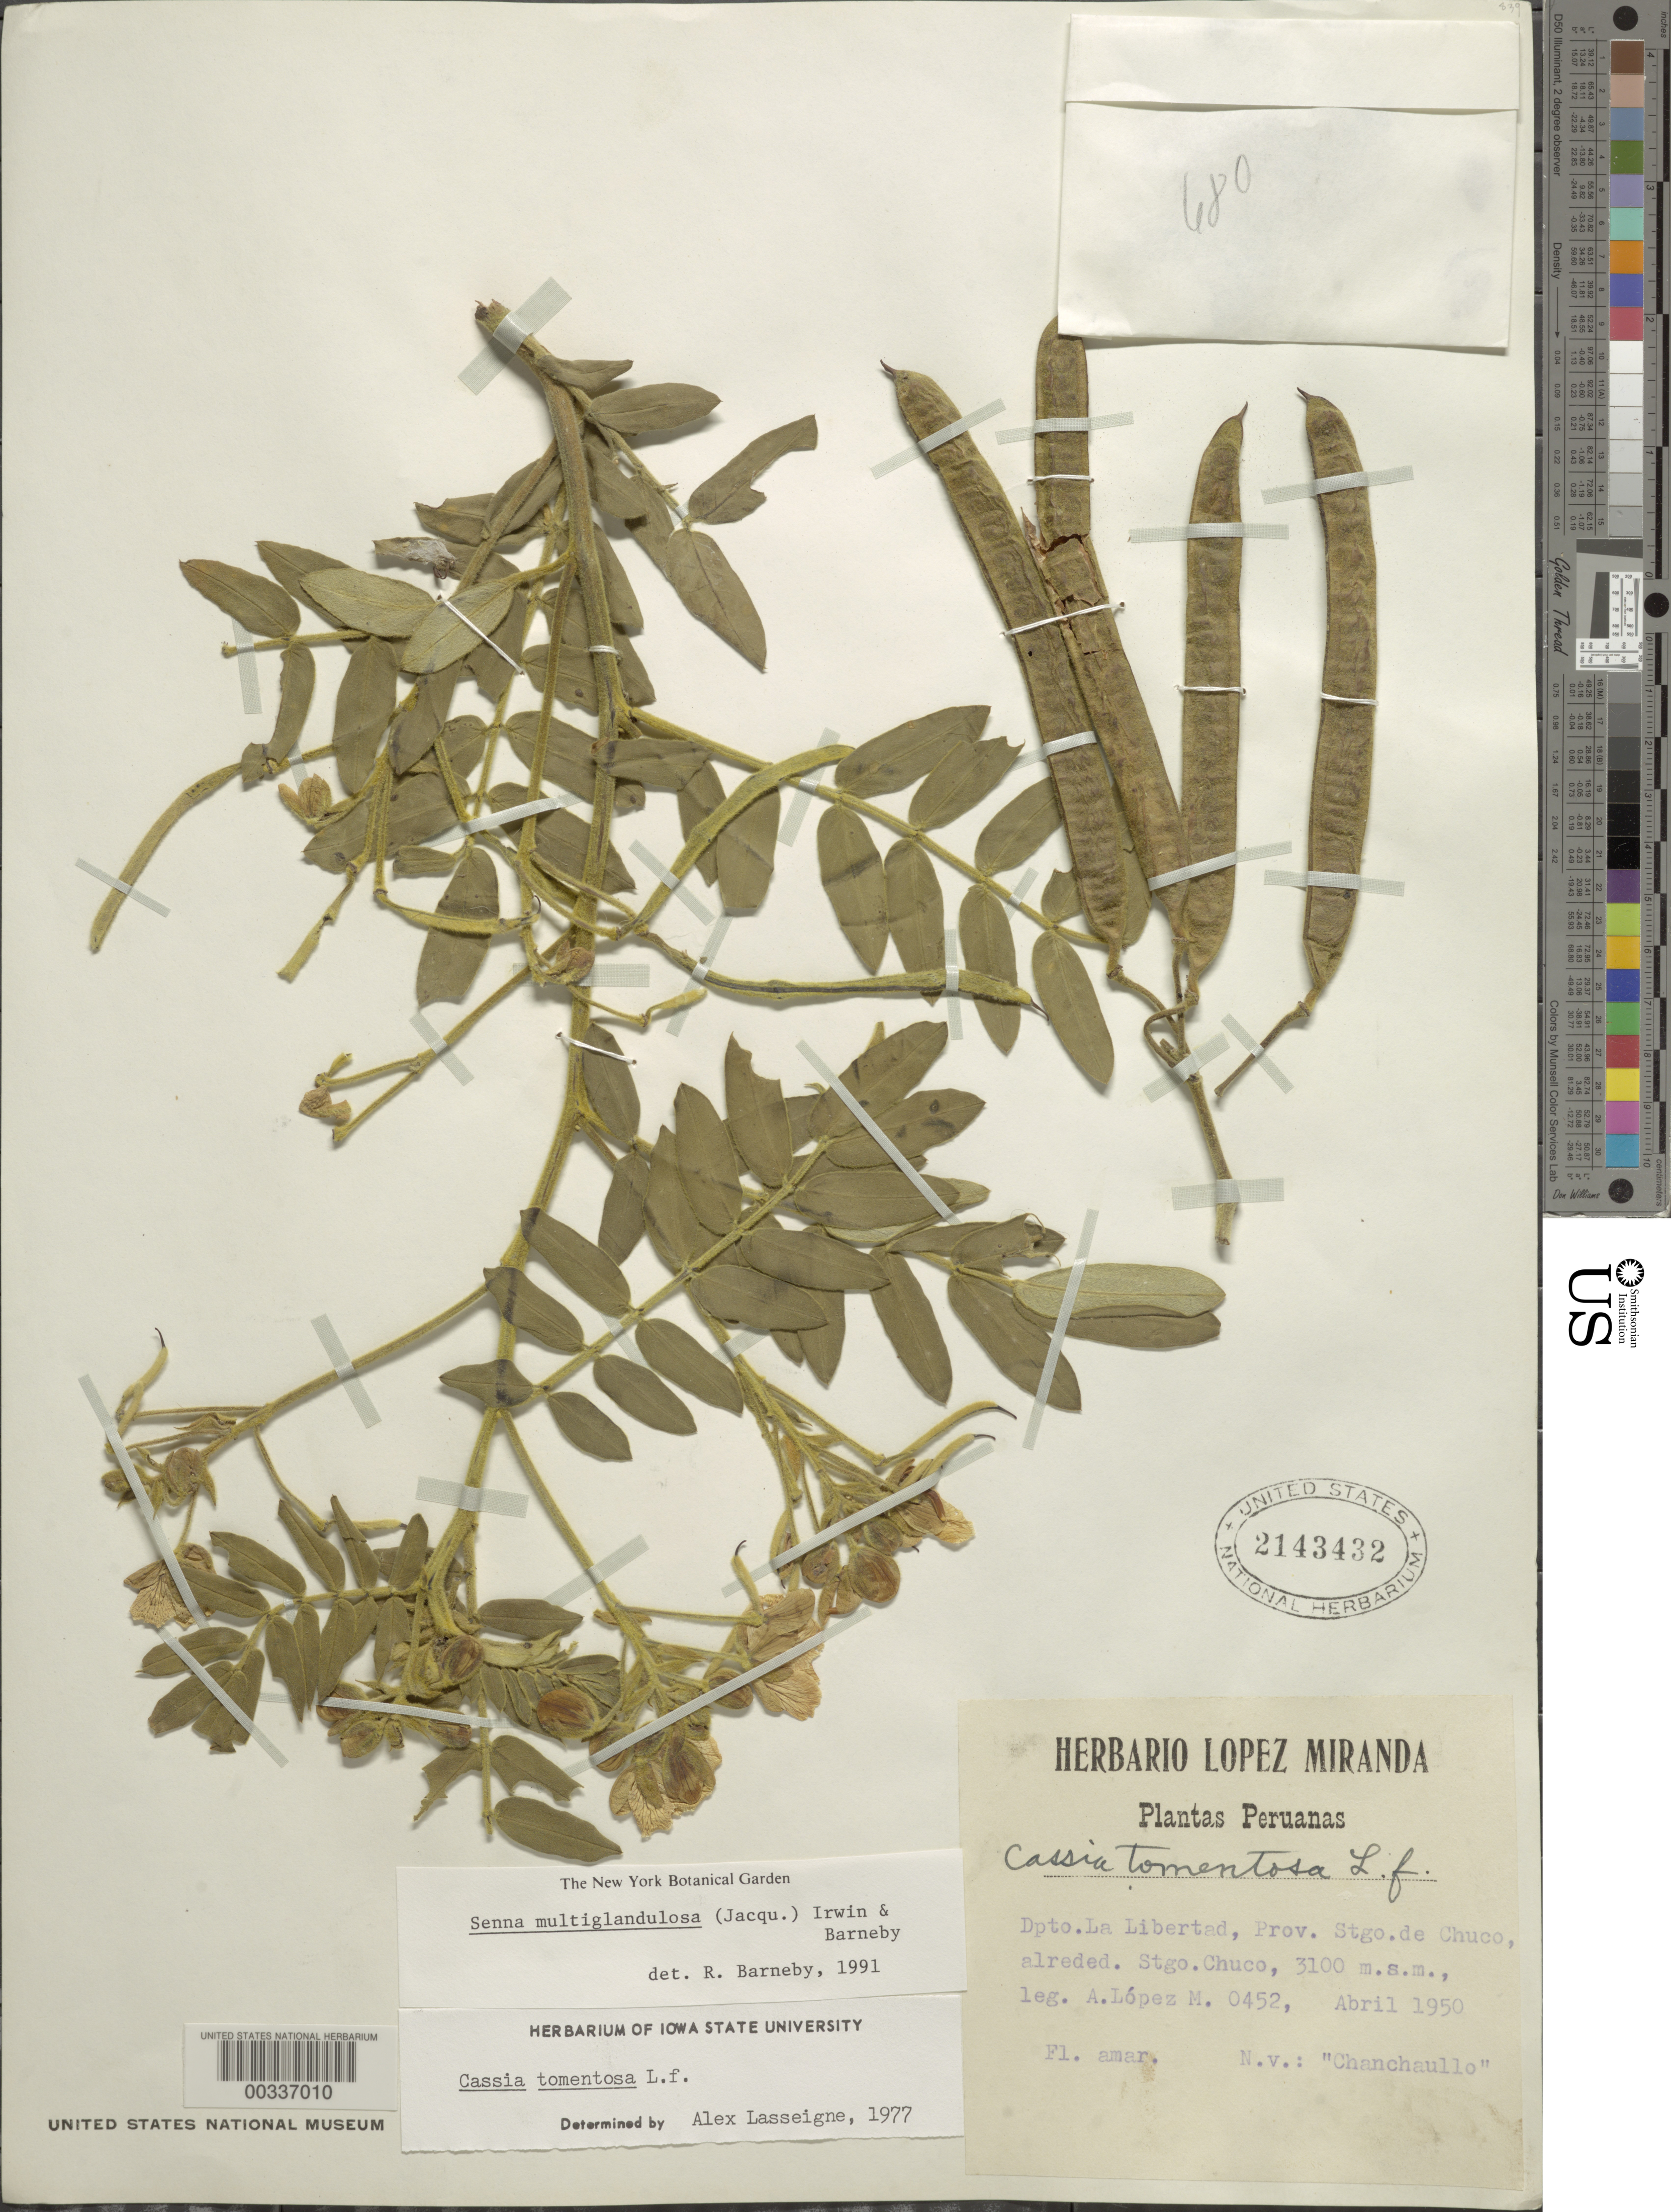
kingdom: Plantae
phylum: Tracheophyta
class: Magnoliopsida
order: Fabales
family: Fabaceae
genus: Senna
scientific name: Senna multiglandulosa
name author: (Jacq.) H.S. Irwin & Barneby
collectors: A. López M.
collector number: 0452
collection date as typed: Apr 1950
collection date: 1950-04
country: Peru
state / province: La Libertad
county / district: Santiago de Chuco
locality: Vicinity of Santiago de Chuco.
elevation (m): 3100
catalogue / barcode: US 2143432